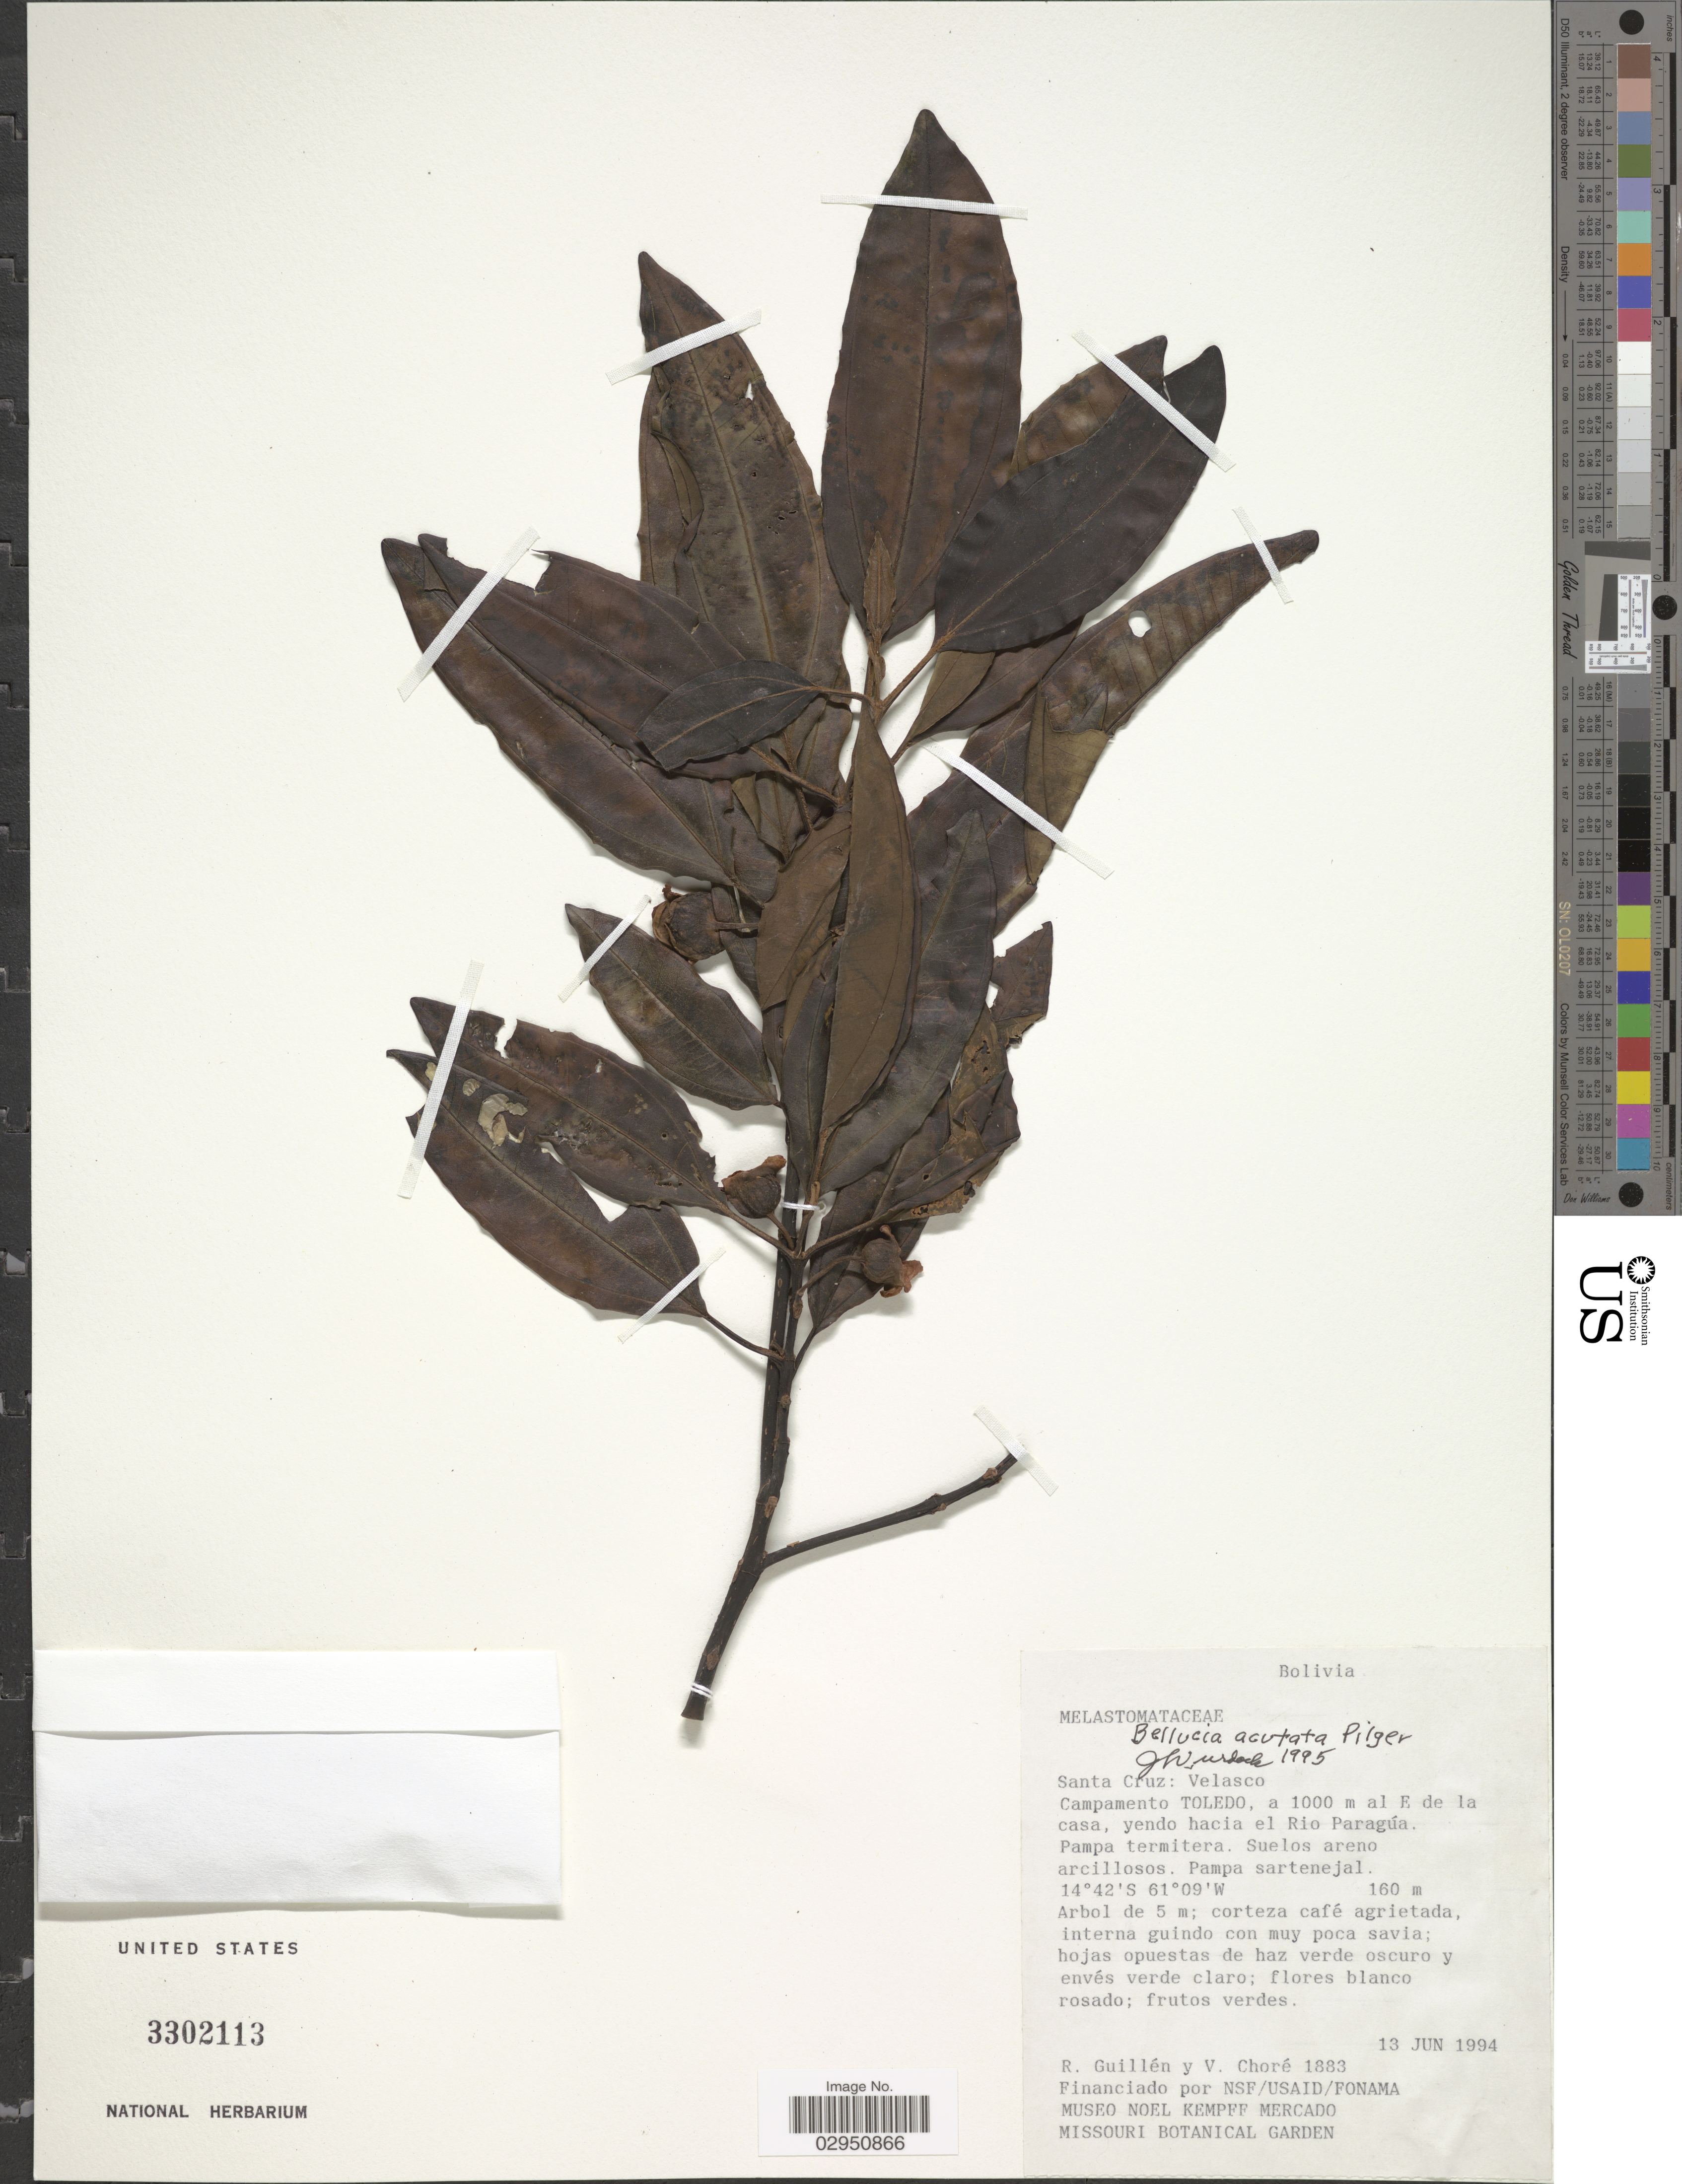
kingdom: Plantae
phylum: Tracheophyta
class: Magnoliopsida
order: Myrtales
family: Melastomataceae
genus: Bellucia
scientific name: Bellucia acutata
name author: Pilg.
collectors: R. Guillen & V. Chore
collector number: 1883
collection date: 1994-06-13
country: Bolivia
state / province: Santa Cruz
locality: Velasco. Campamento Toledo, a 1000 m al E de la casa, yendo hacia El Rio Paragúa.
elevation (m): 160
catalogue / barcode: US 3302113